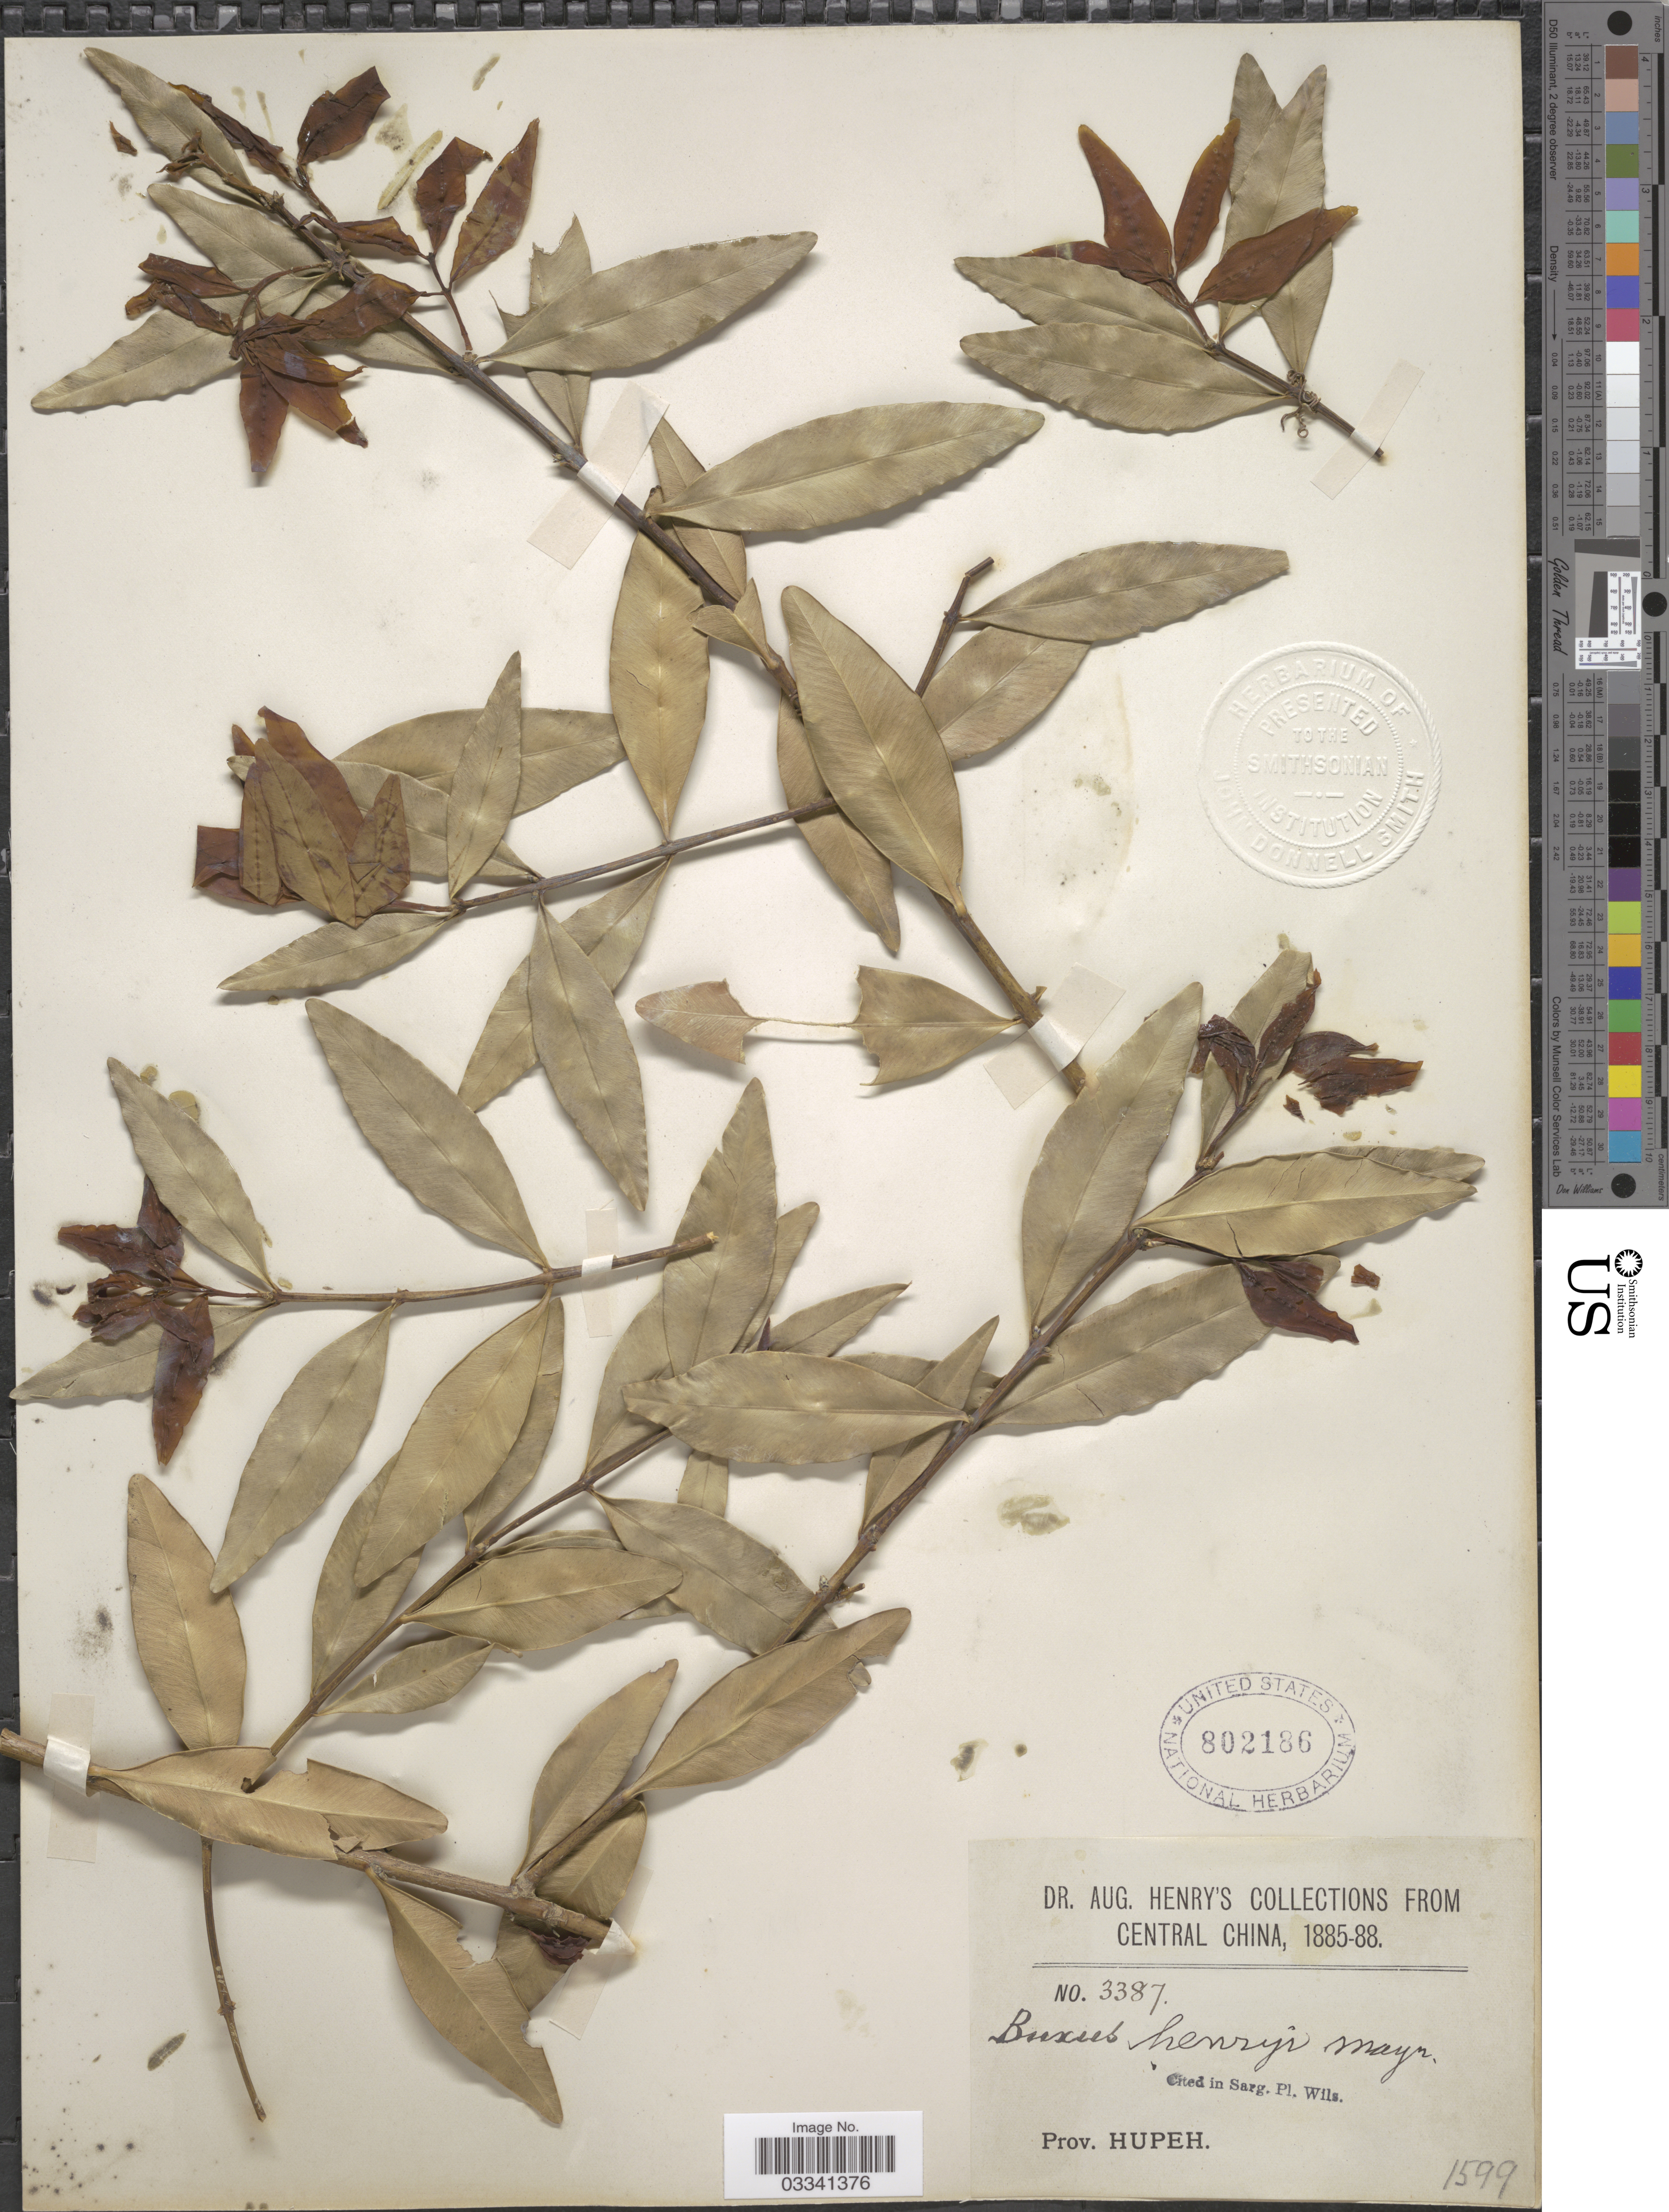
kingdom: Plantae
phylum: Tracheophyta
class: Magnoliopsida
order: Buxales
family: Buxaceae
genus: Buxus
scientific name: Buxus henryi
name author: Mayr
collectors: A. Henry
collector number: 3387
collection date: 1885/1888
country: China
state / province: Hubei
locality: Central China. Prov. Hupeh.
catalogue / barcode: US 802186